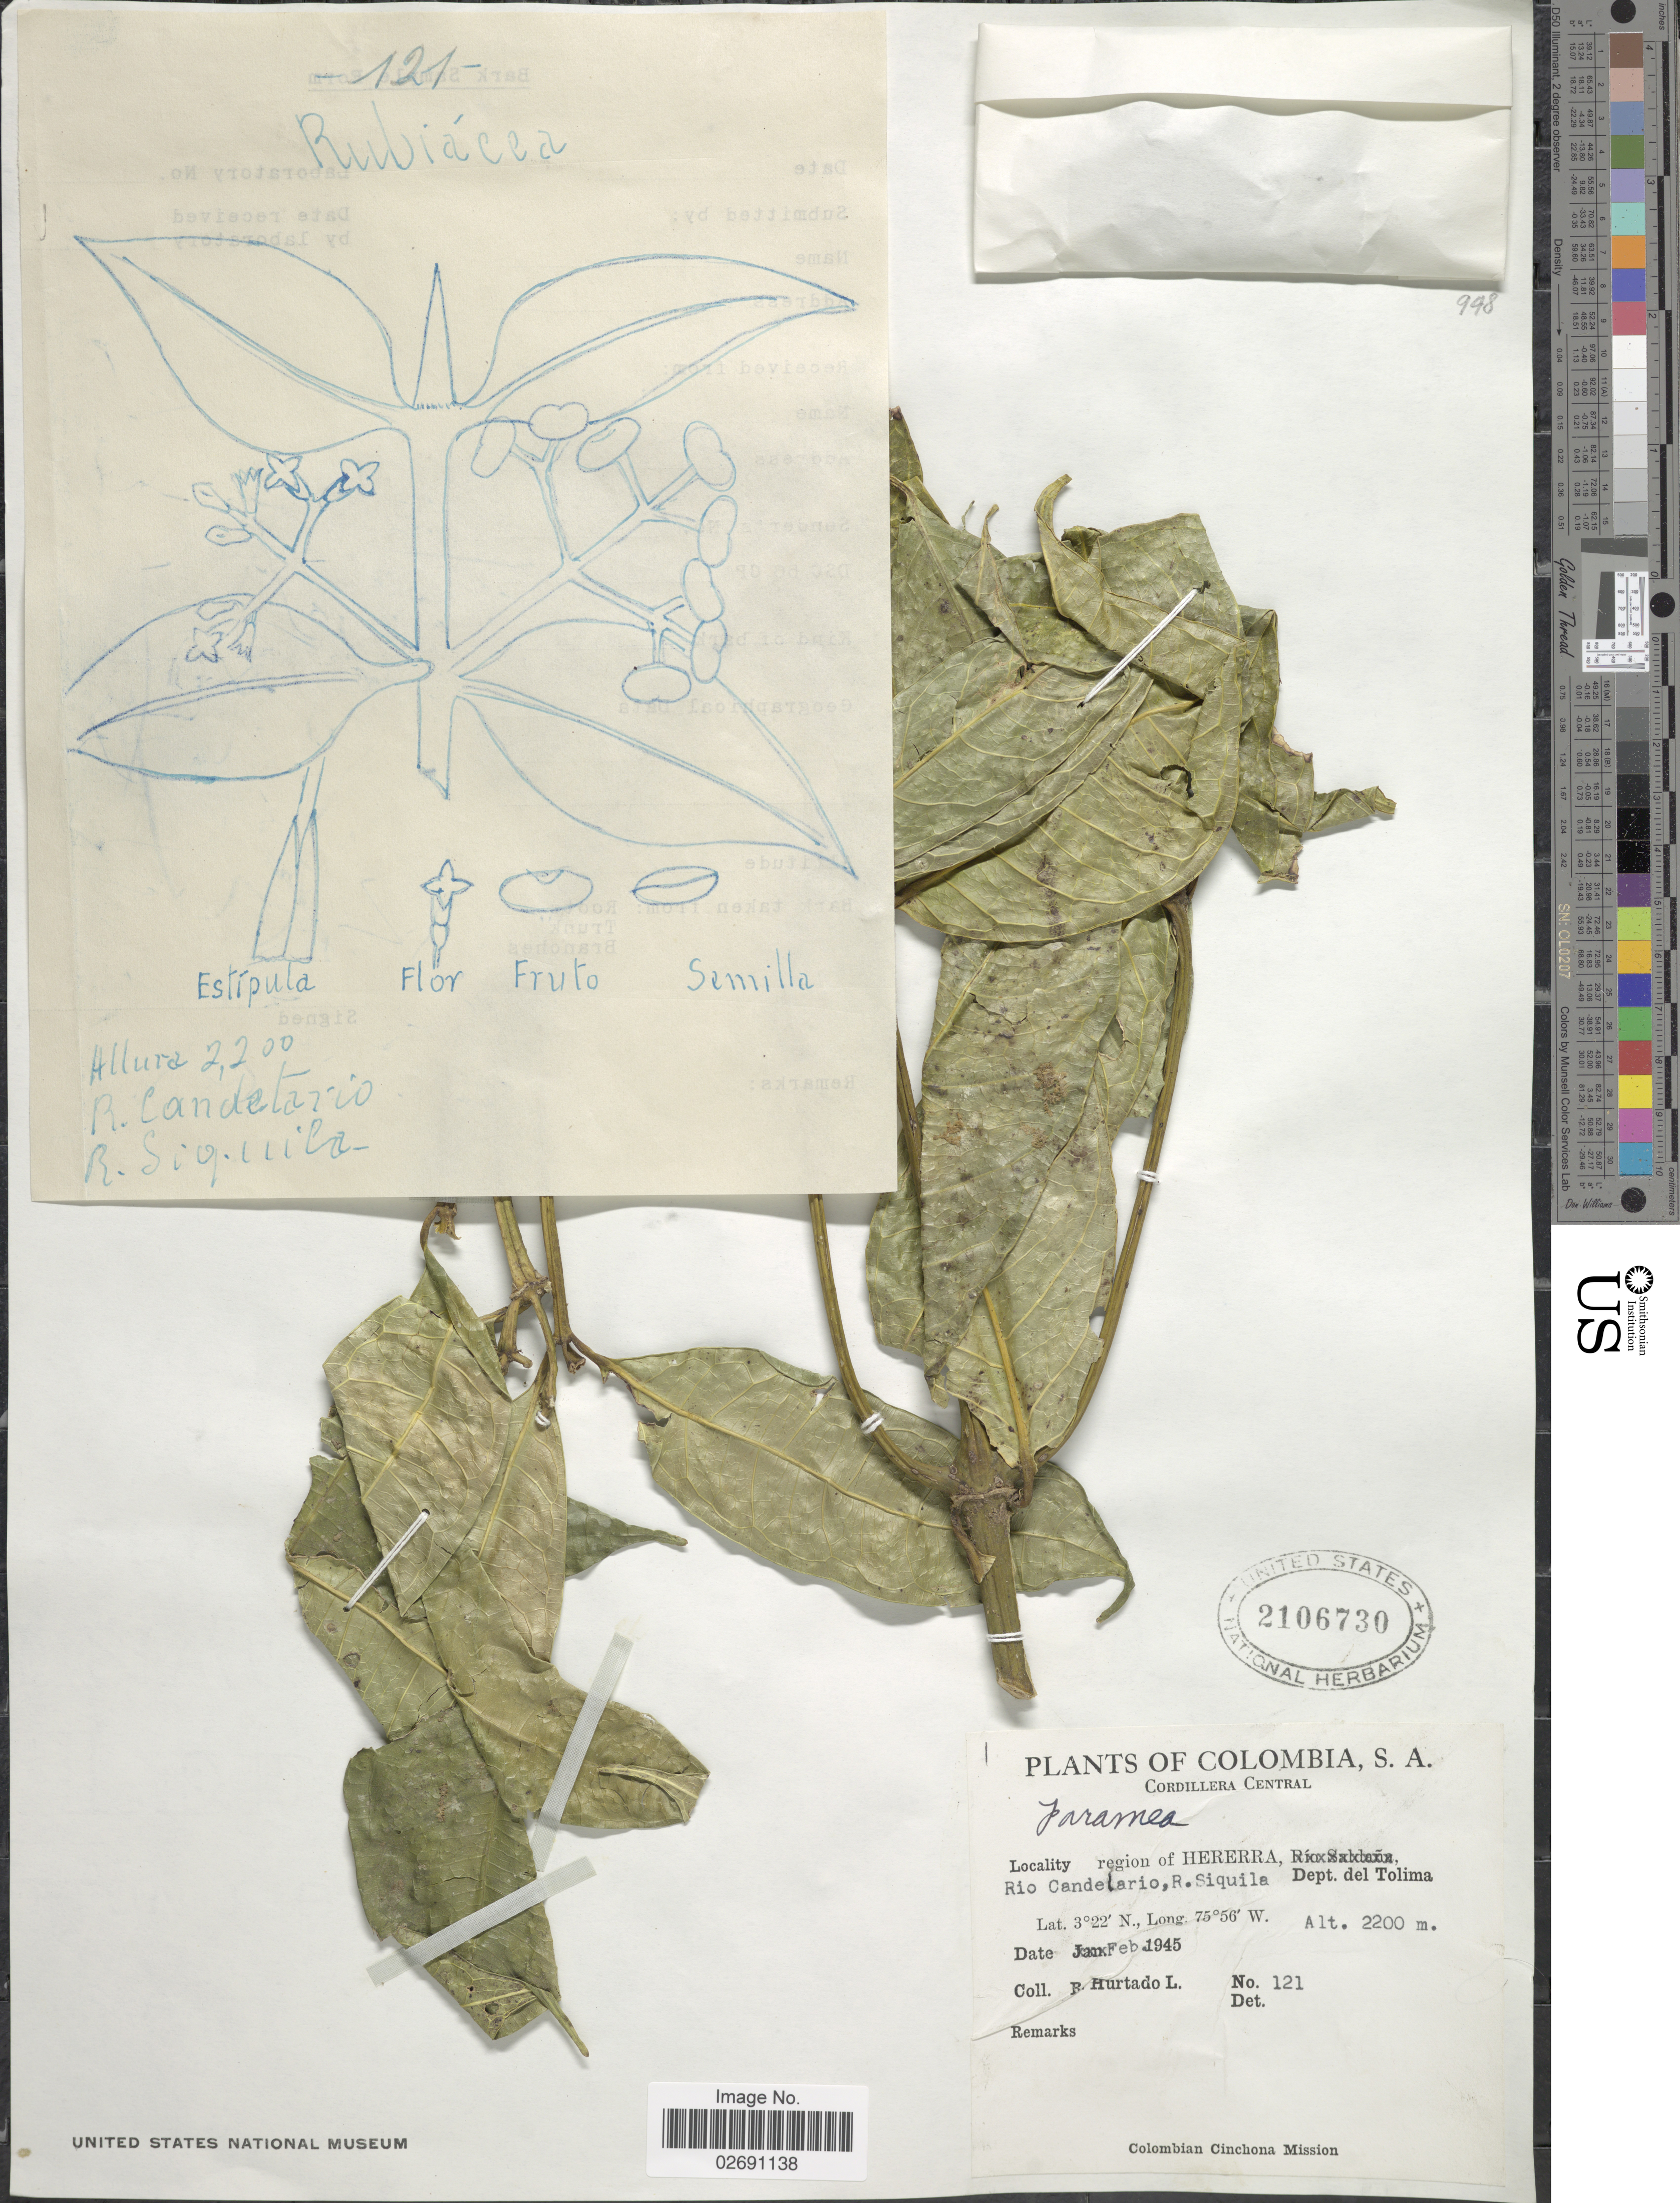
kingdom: Plantae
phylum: Tracheophyta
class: Magnoliopsida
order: Gentianales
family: Rubiaceae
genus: Faramea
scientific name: Faramea sp.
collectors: R. Hurtado L.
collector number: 121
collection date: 1945-02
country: Colombia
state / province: Tolima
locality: Cordillera Central, region of Hererra, Rio Candelario, R. Siquila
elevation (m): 2200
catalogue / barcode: US 2106730